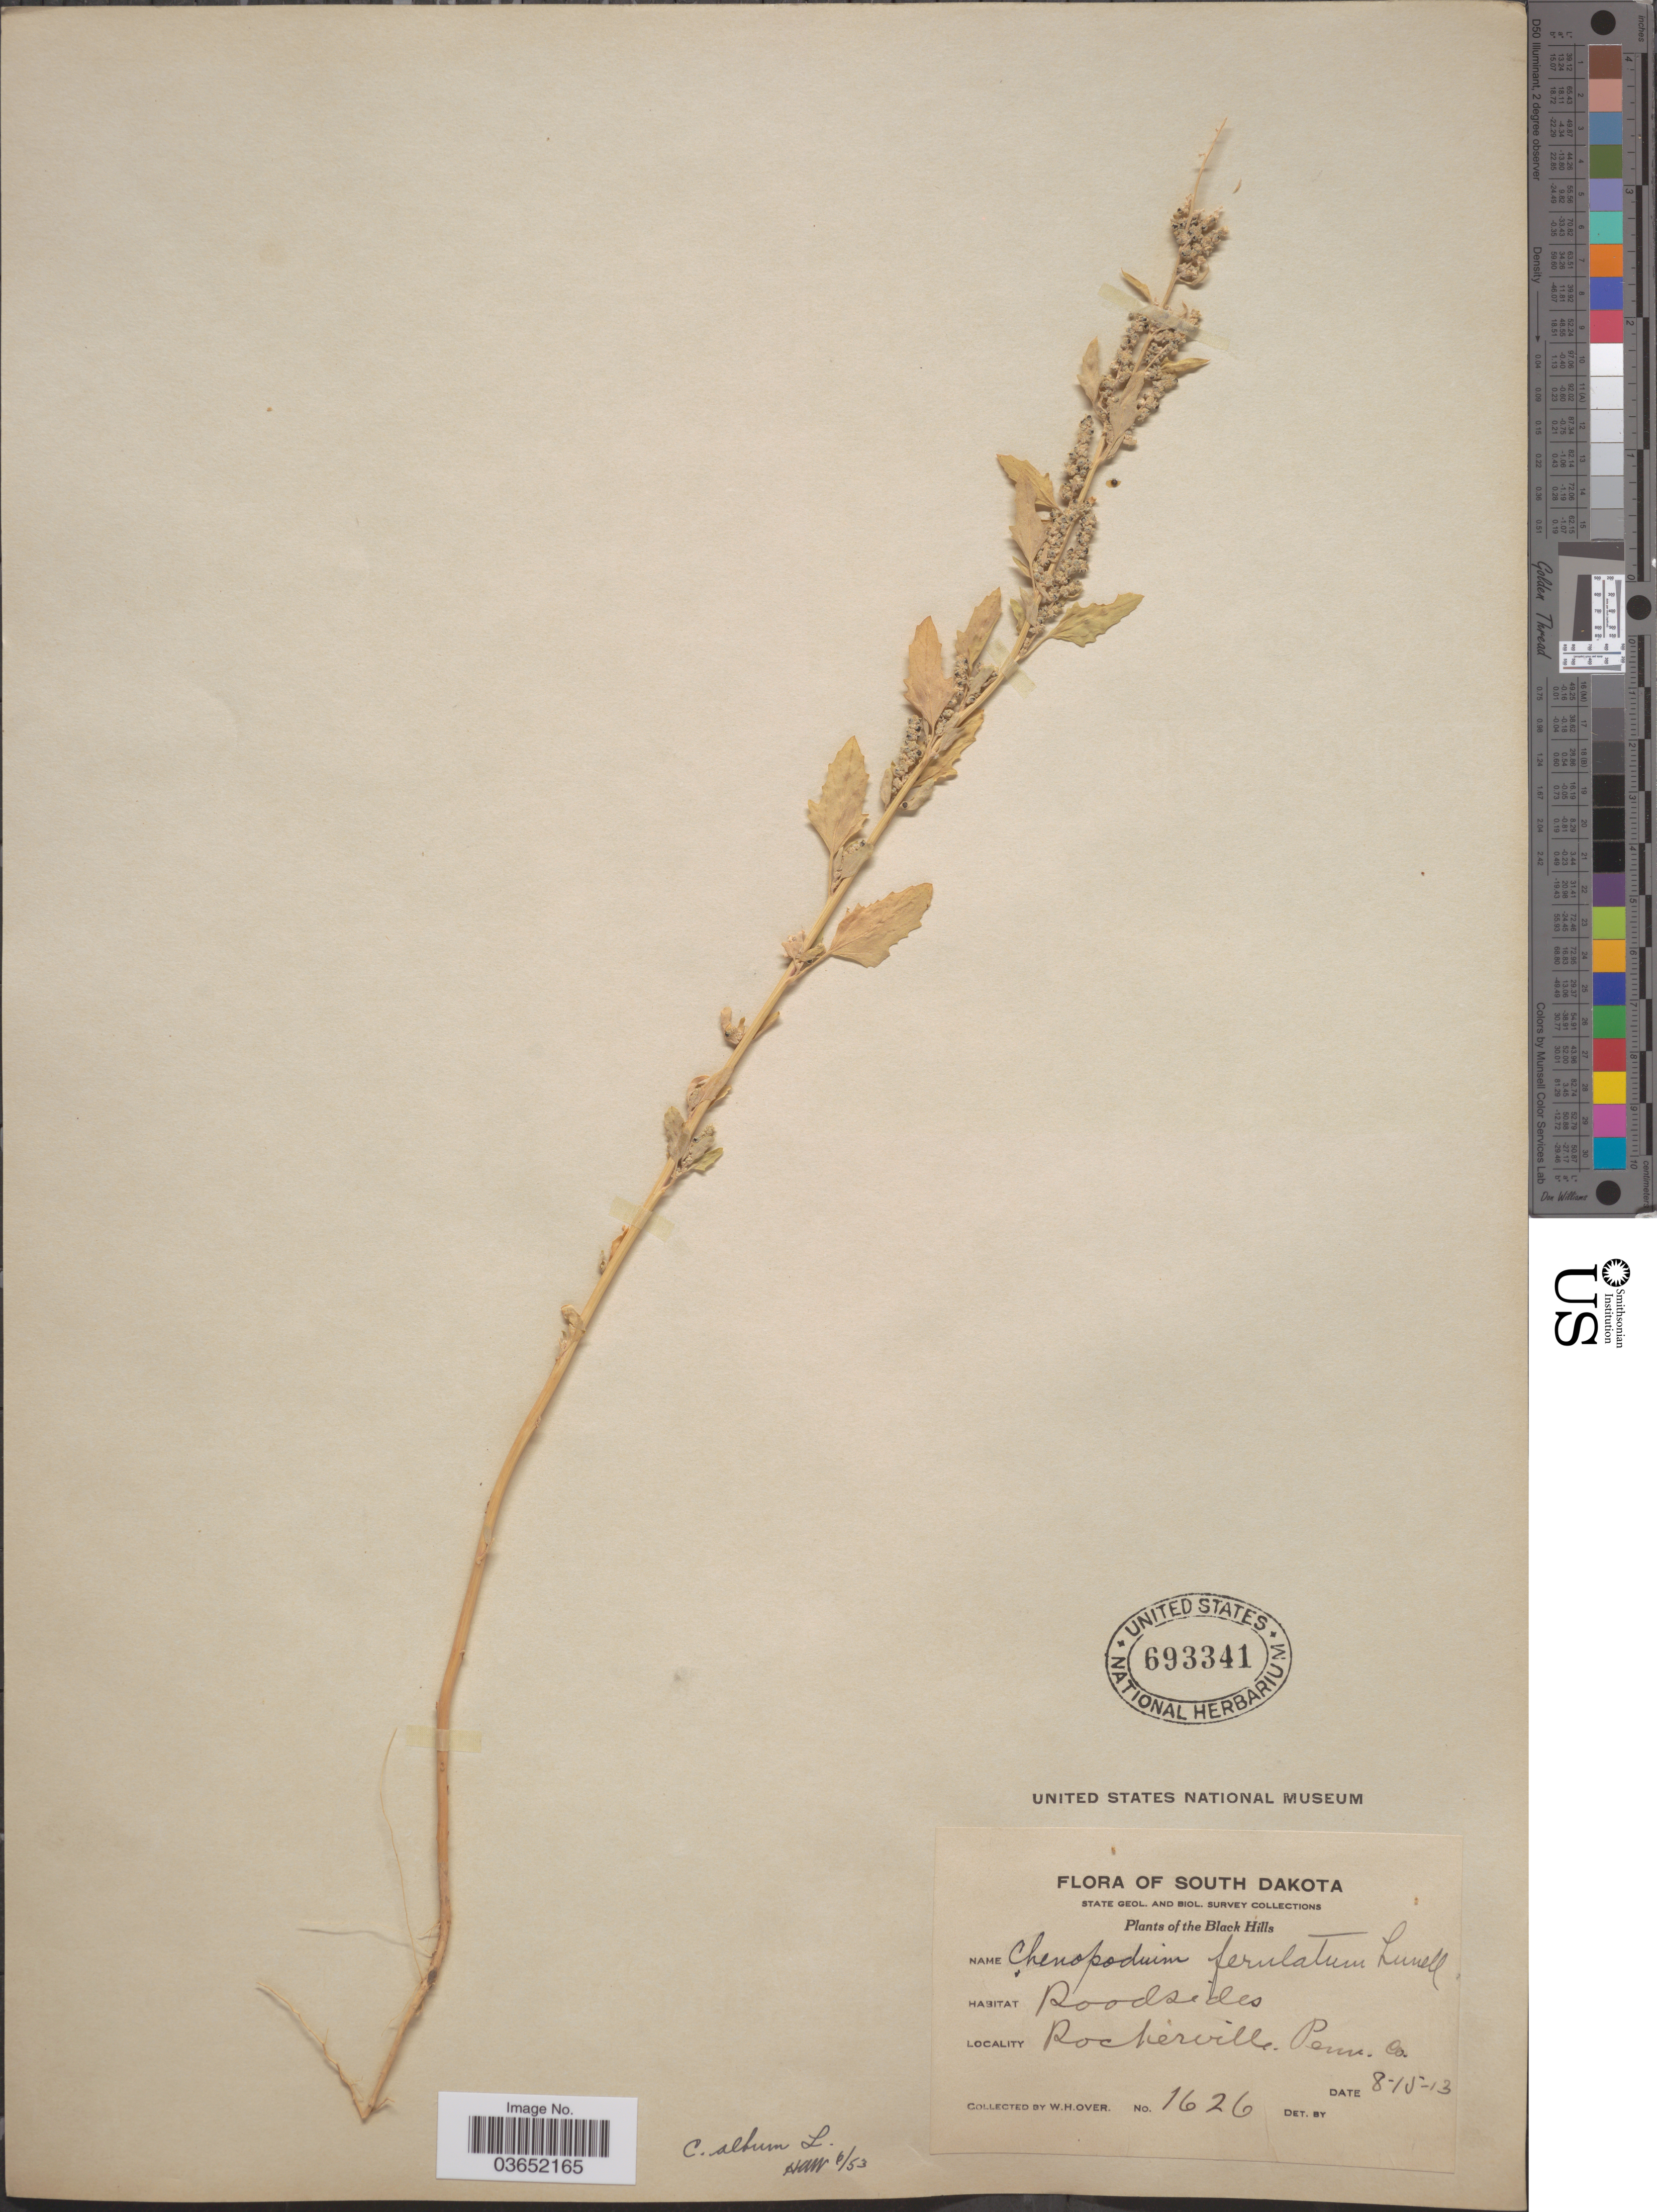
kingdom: Plantae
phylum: Tracheophyta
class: Magnoliopsida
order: Caryophyllales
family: Amaranthaceae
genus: Chenopodium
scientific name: Chenopodium album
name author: L.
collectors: W. Over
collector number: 1626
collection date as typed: Transcribed d/m/y: 15/8/13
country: United States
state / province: South Dakota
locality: Black Hills. Rockerville. Penn. Co.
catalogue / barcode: US 693341